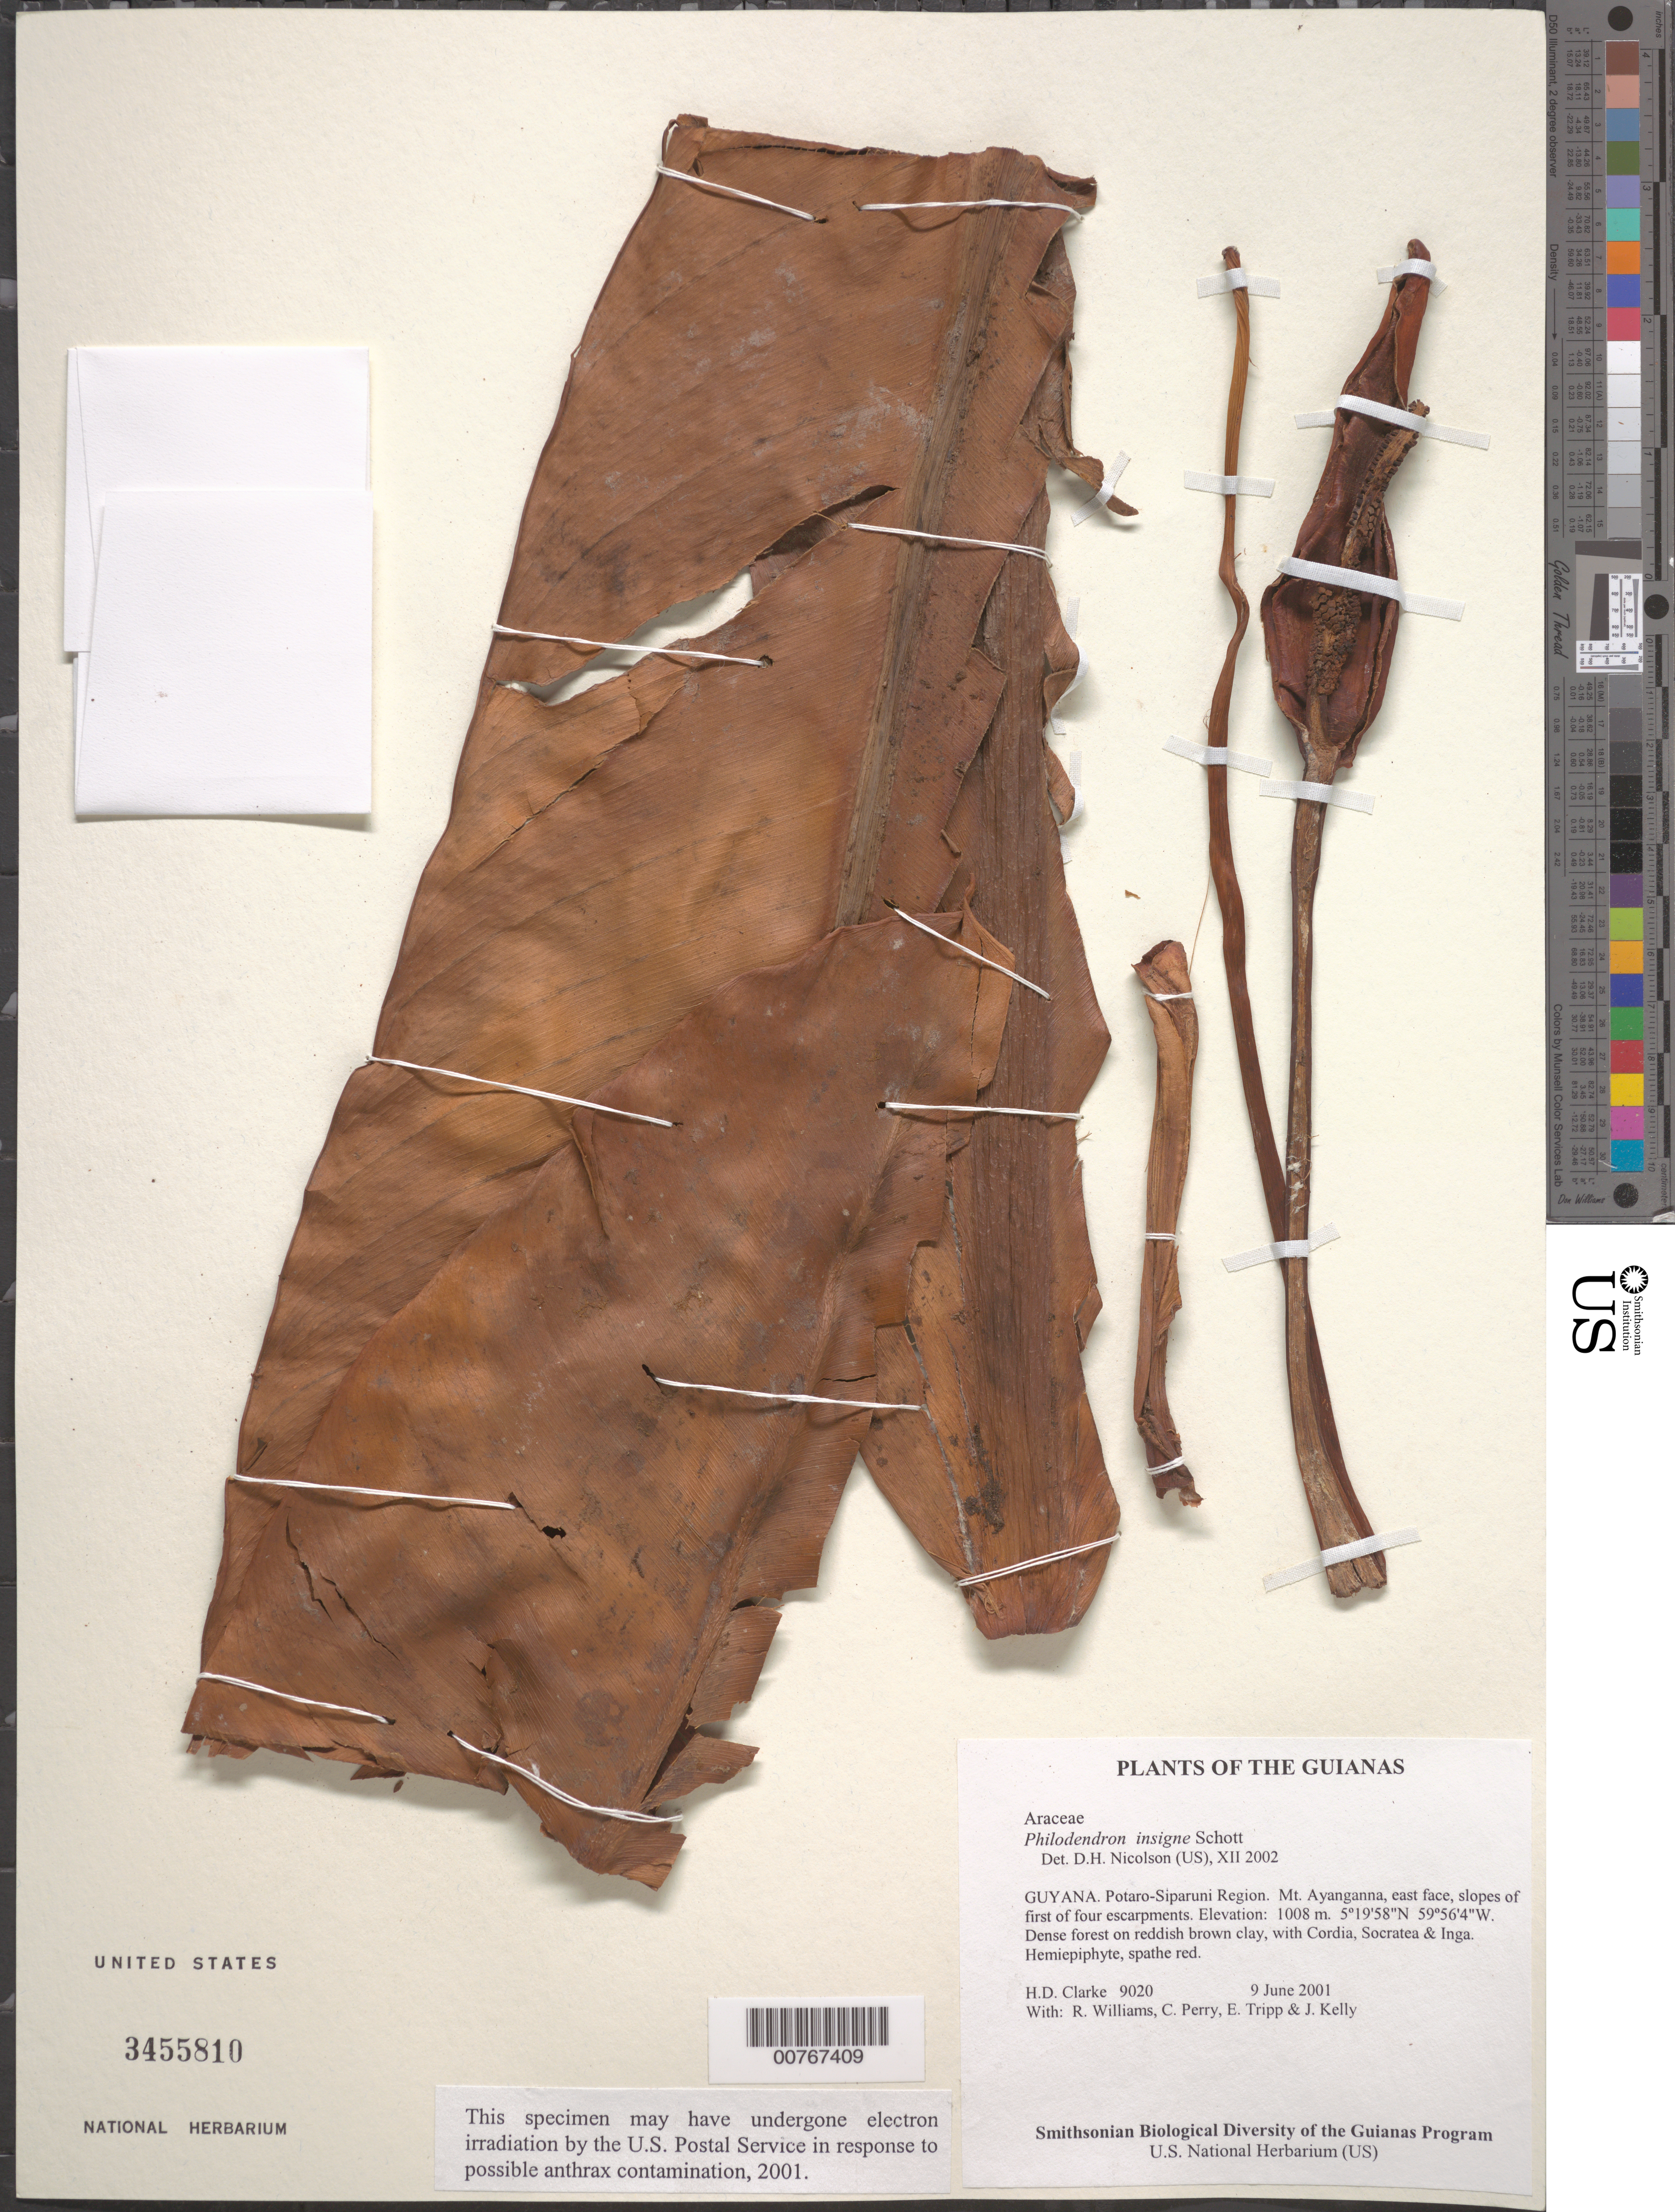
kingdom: Plantae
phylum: Tracheophyta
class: Liliopsida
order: Alismatales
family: Araceae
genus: Philodendron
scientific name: Philodendron insigne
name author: Schott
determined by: Nicolson, Dan H.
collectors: H. D. Clarke, R. Williams, C. Perry, E. Tripp & J. Kelly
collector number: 9020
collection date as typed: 9 June 2001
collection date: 2001-06-09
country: Guyana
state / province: Potaro-Siparuni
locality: Mt. Ayanganna, east face, slopes of first of four escarpments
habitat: Dense forest on reddish brown clay, with Cordia, Socratea & Inga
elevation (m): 1008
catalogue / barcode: US 3455810